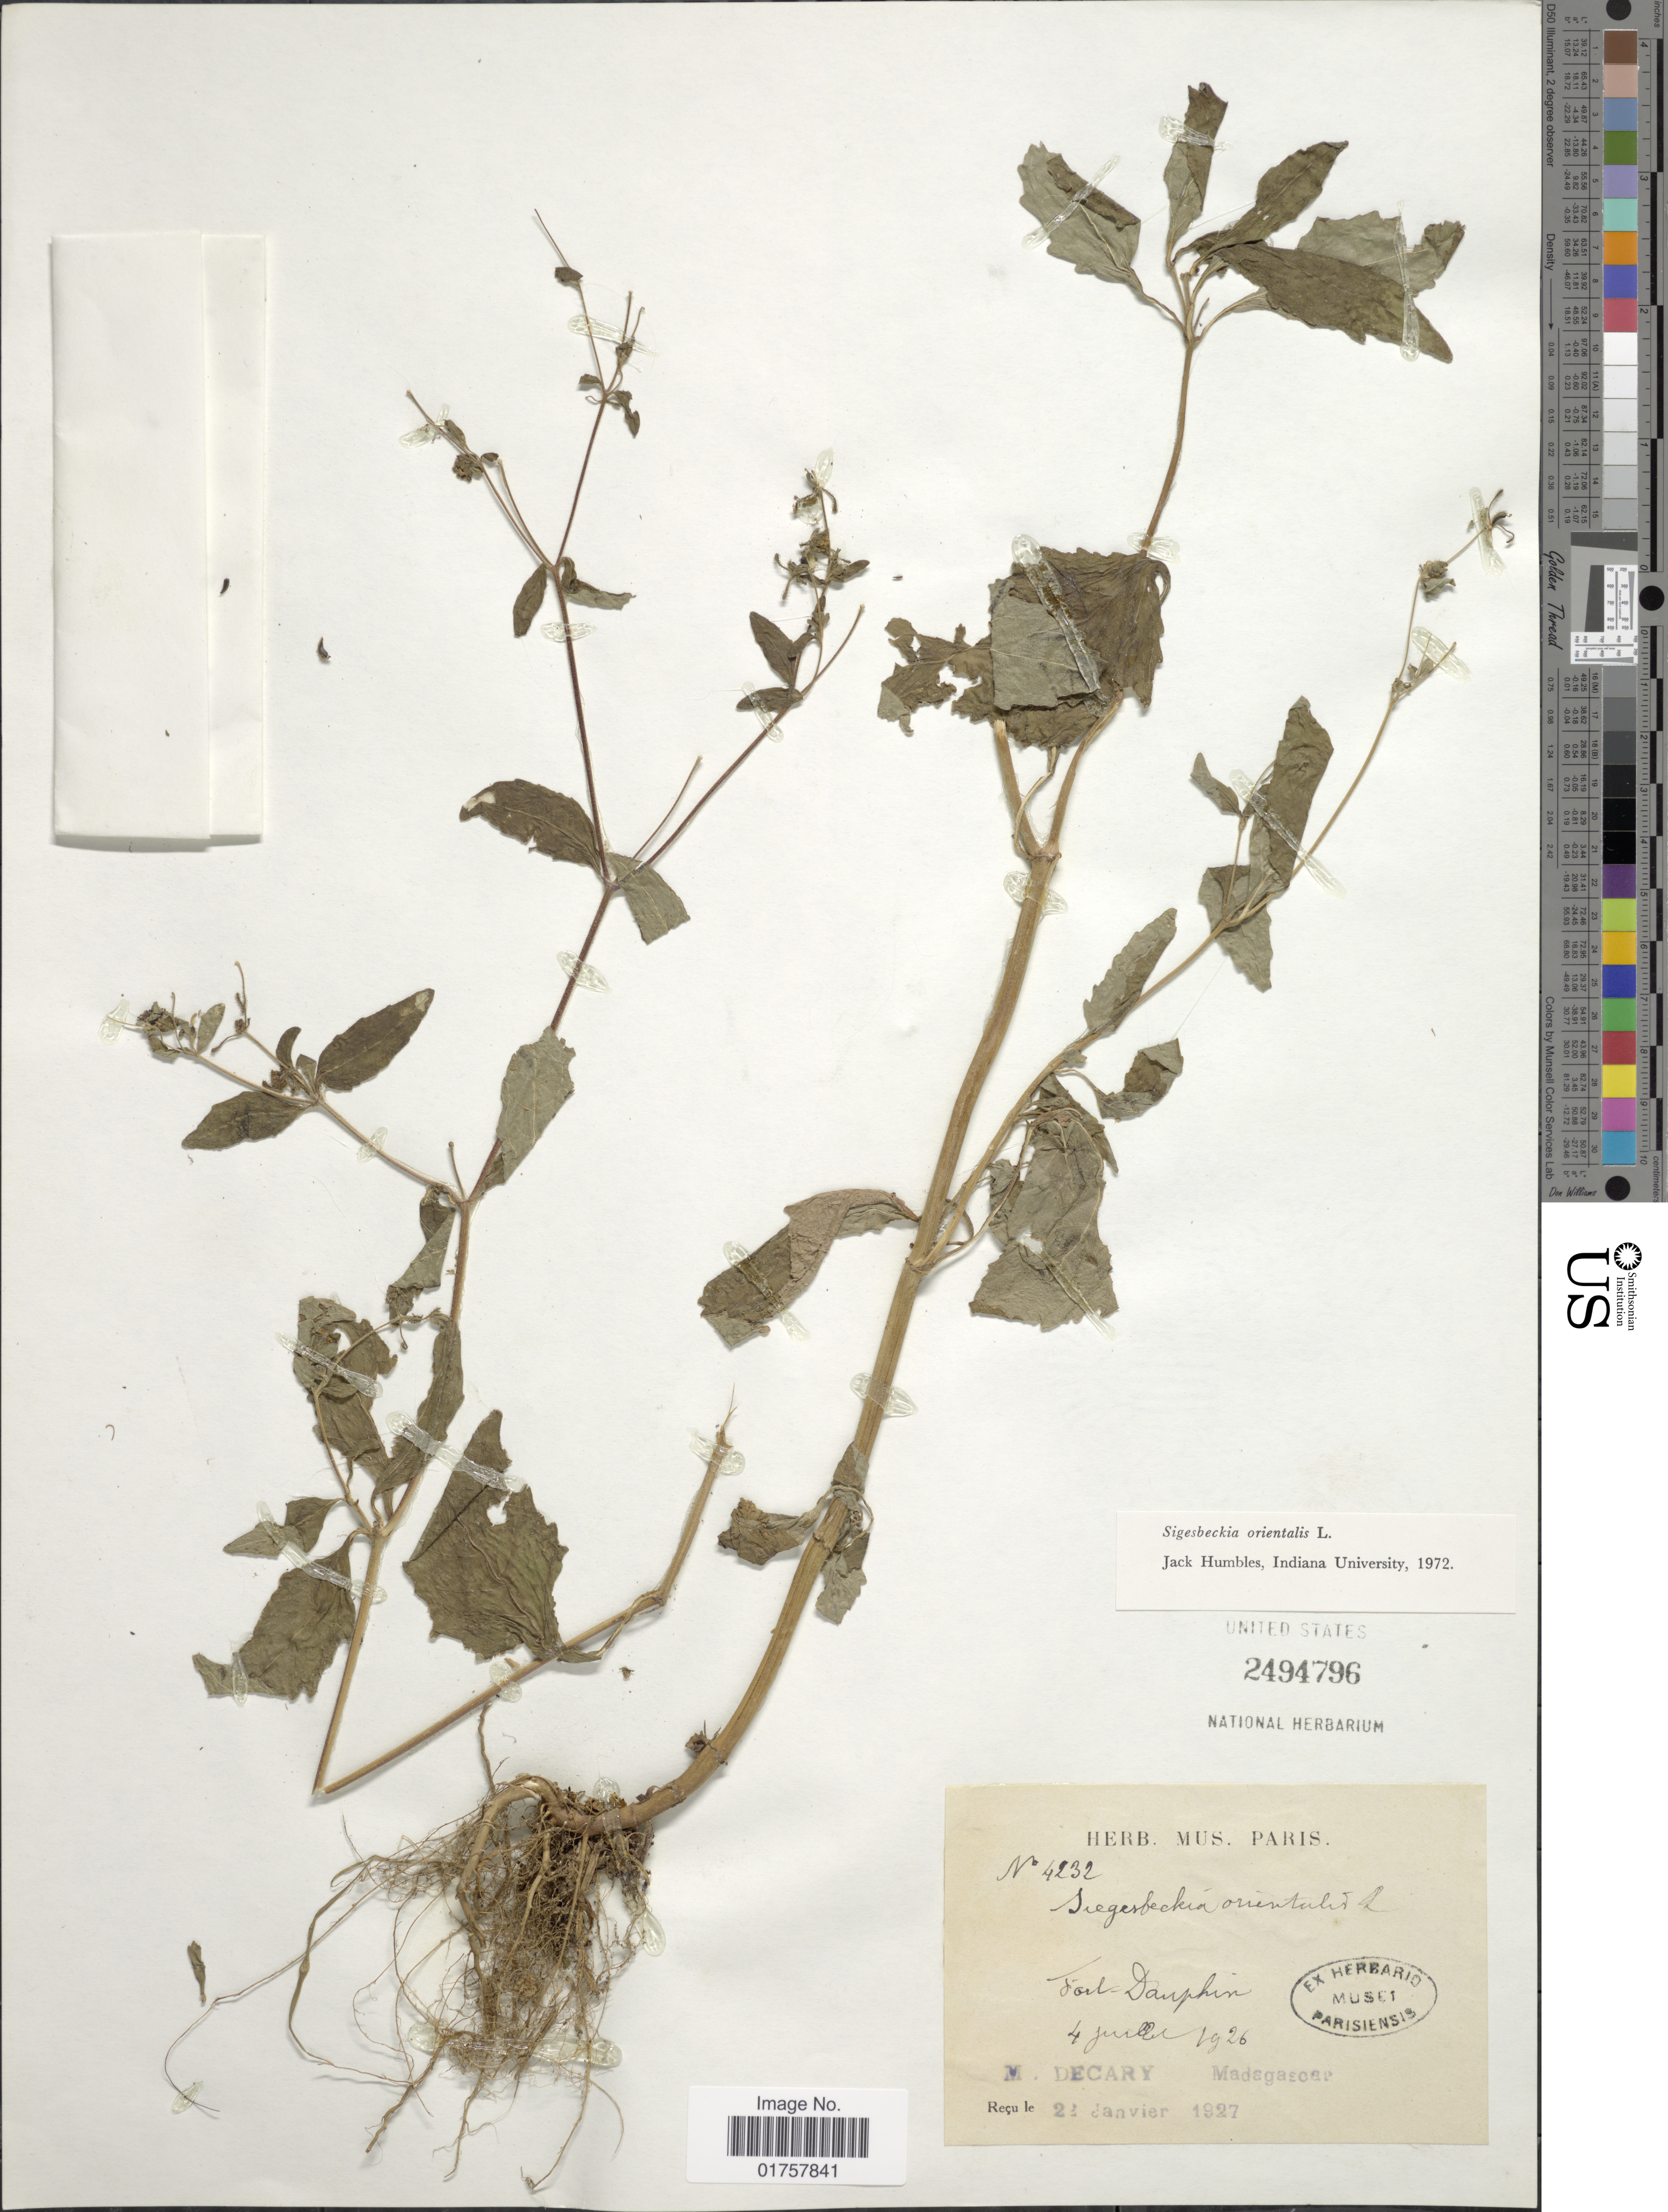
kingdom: Plantae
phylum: Tracheophyta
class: Magnoliopsida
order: Asterales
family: Asteraceae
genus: Sigesbeckia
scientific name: Sigesbeckia orientalis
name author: L.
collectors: R. Decary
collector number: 4232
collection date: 1926-07-04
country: Madagascar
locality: Fort Dauphin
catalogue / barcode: US 2494796